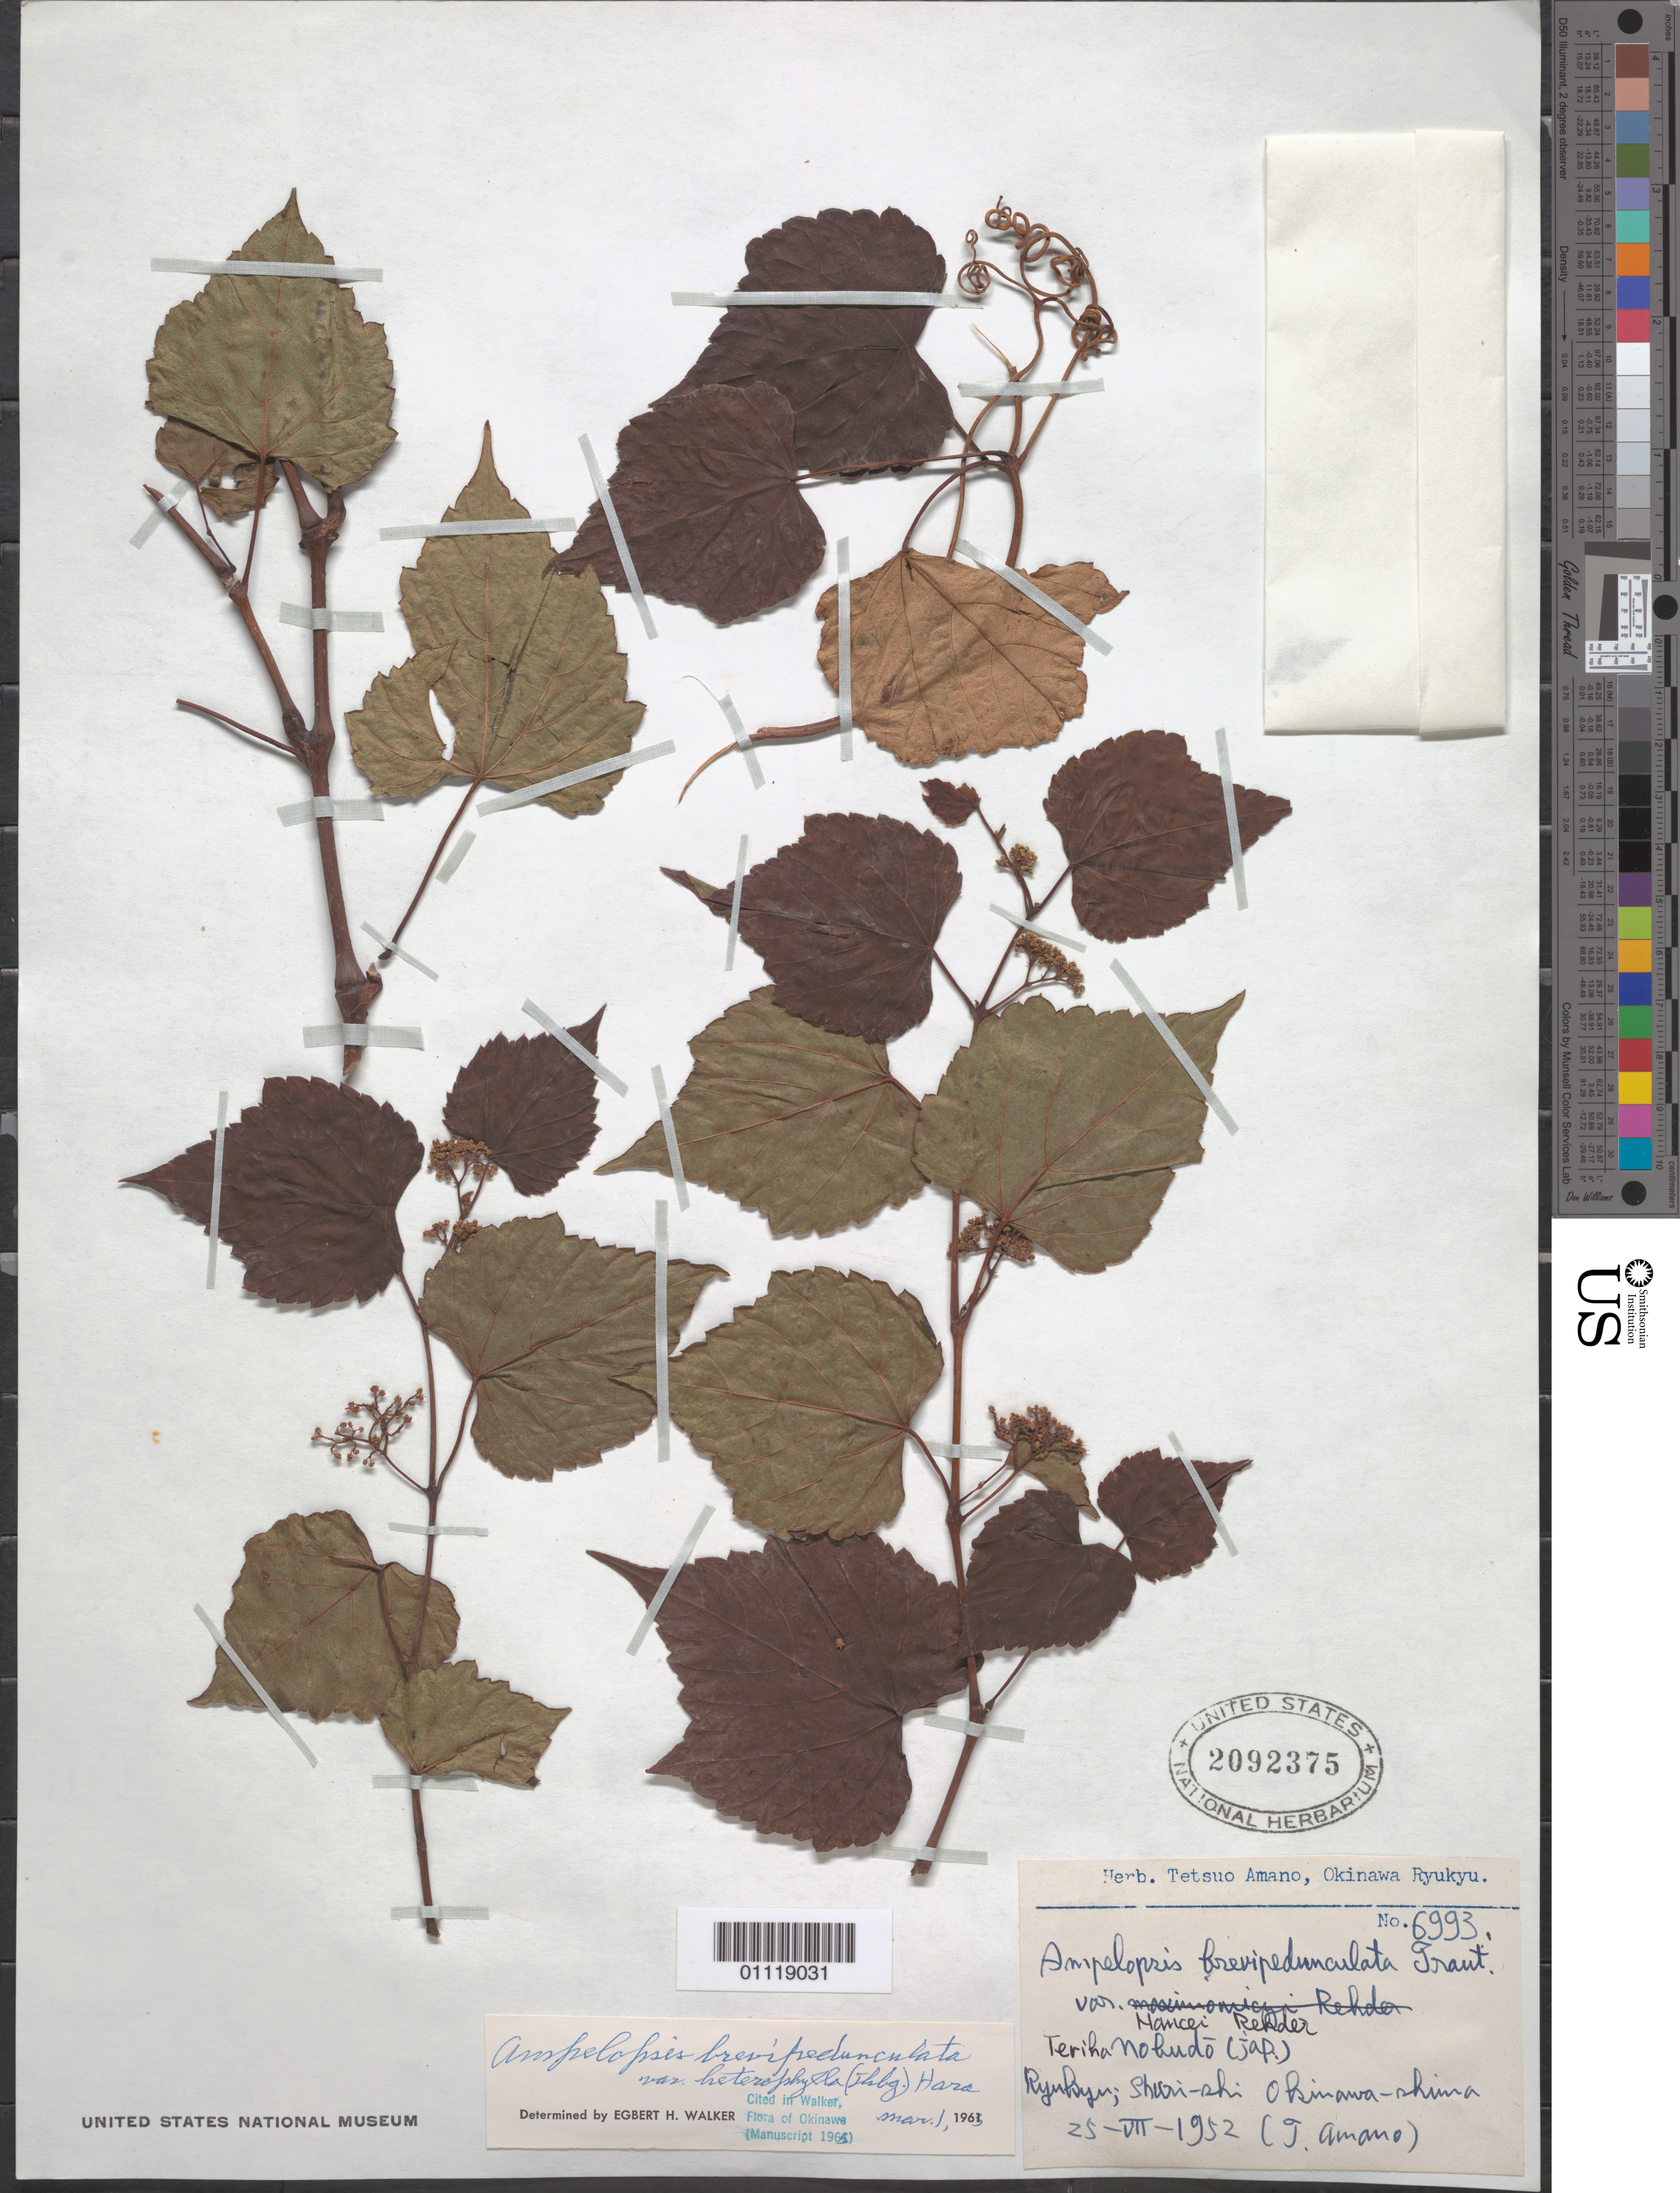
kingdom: Plantae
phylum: Tracheophyta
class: Magnoliopsida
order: Vitales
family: Vitaceae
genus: Ampelopsis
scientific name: Ampelopsis brevipedunculata var. heterophylla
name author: (Thunb.) H. Hara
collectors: T. Amano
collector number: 6993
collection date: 1952-07-25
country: Japan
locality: Ryukyu Islands. Okinawa.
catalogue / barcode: US 2092375